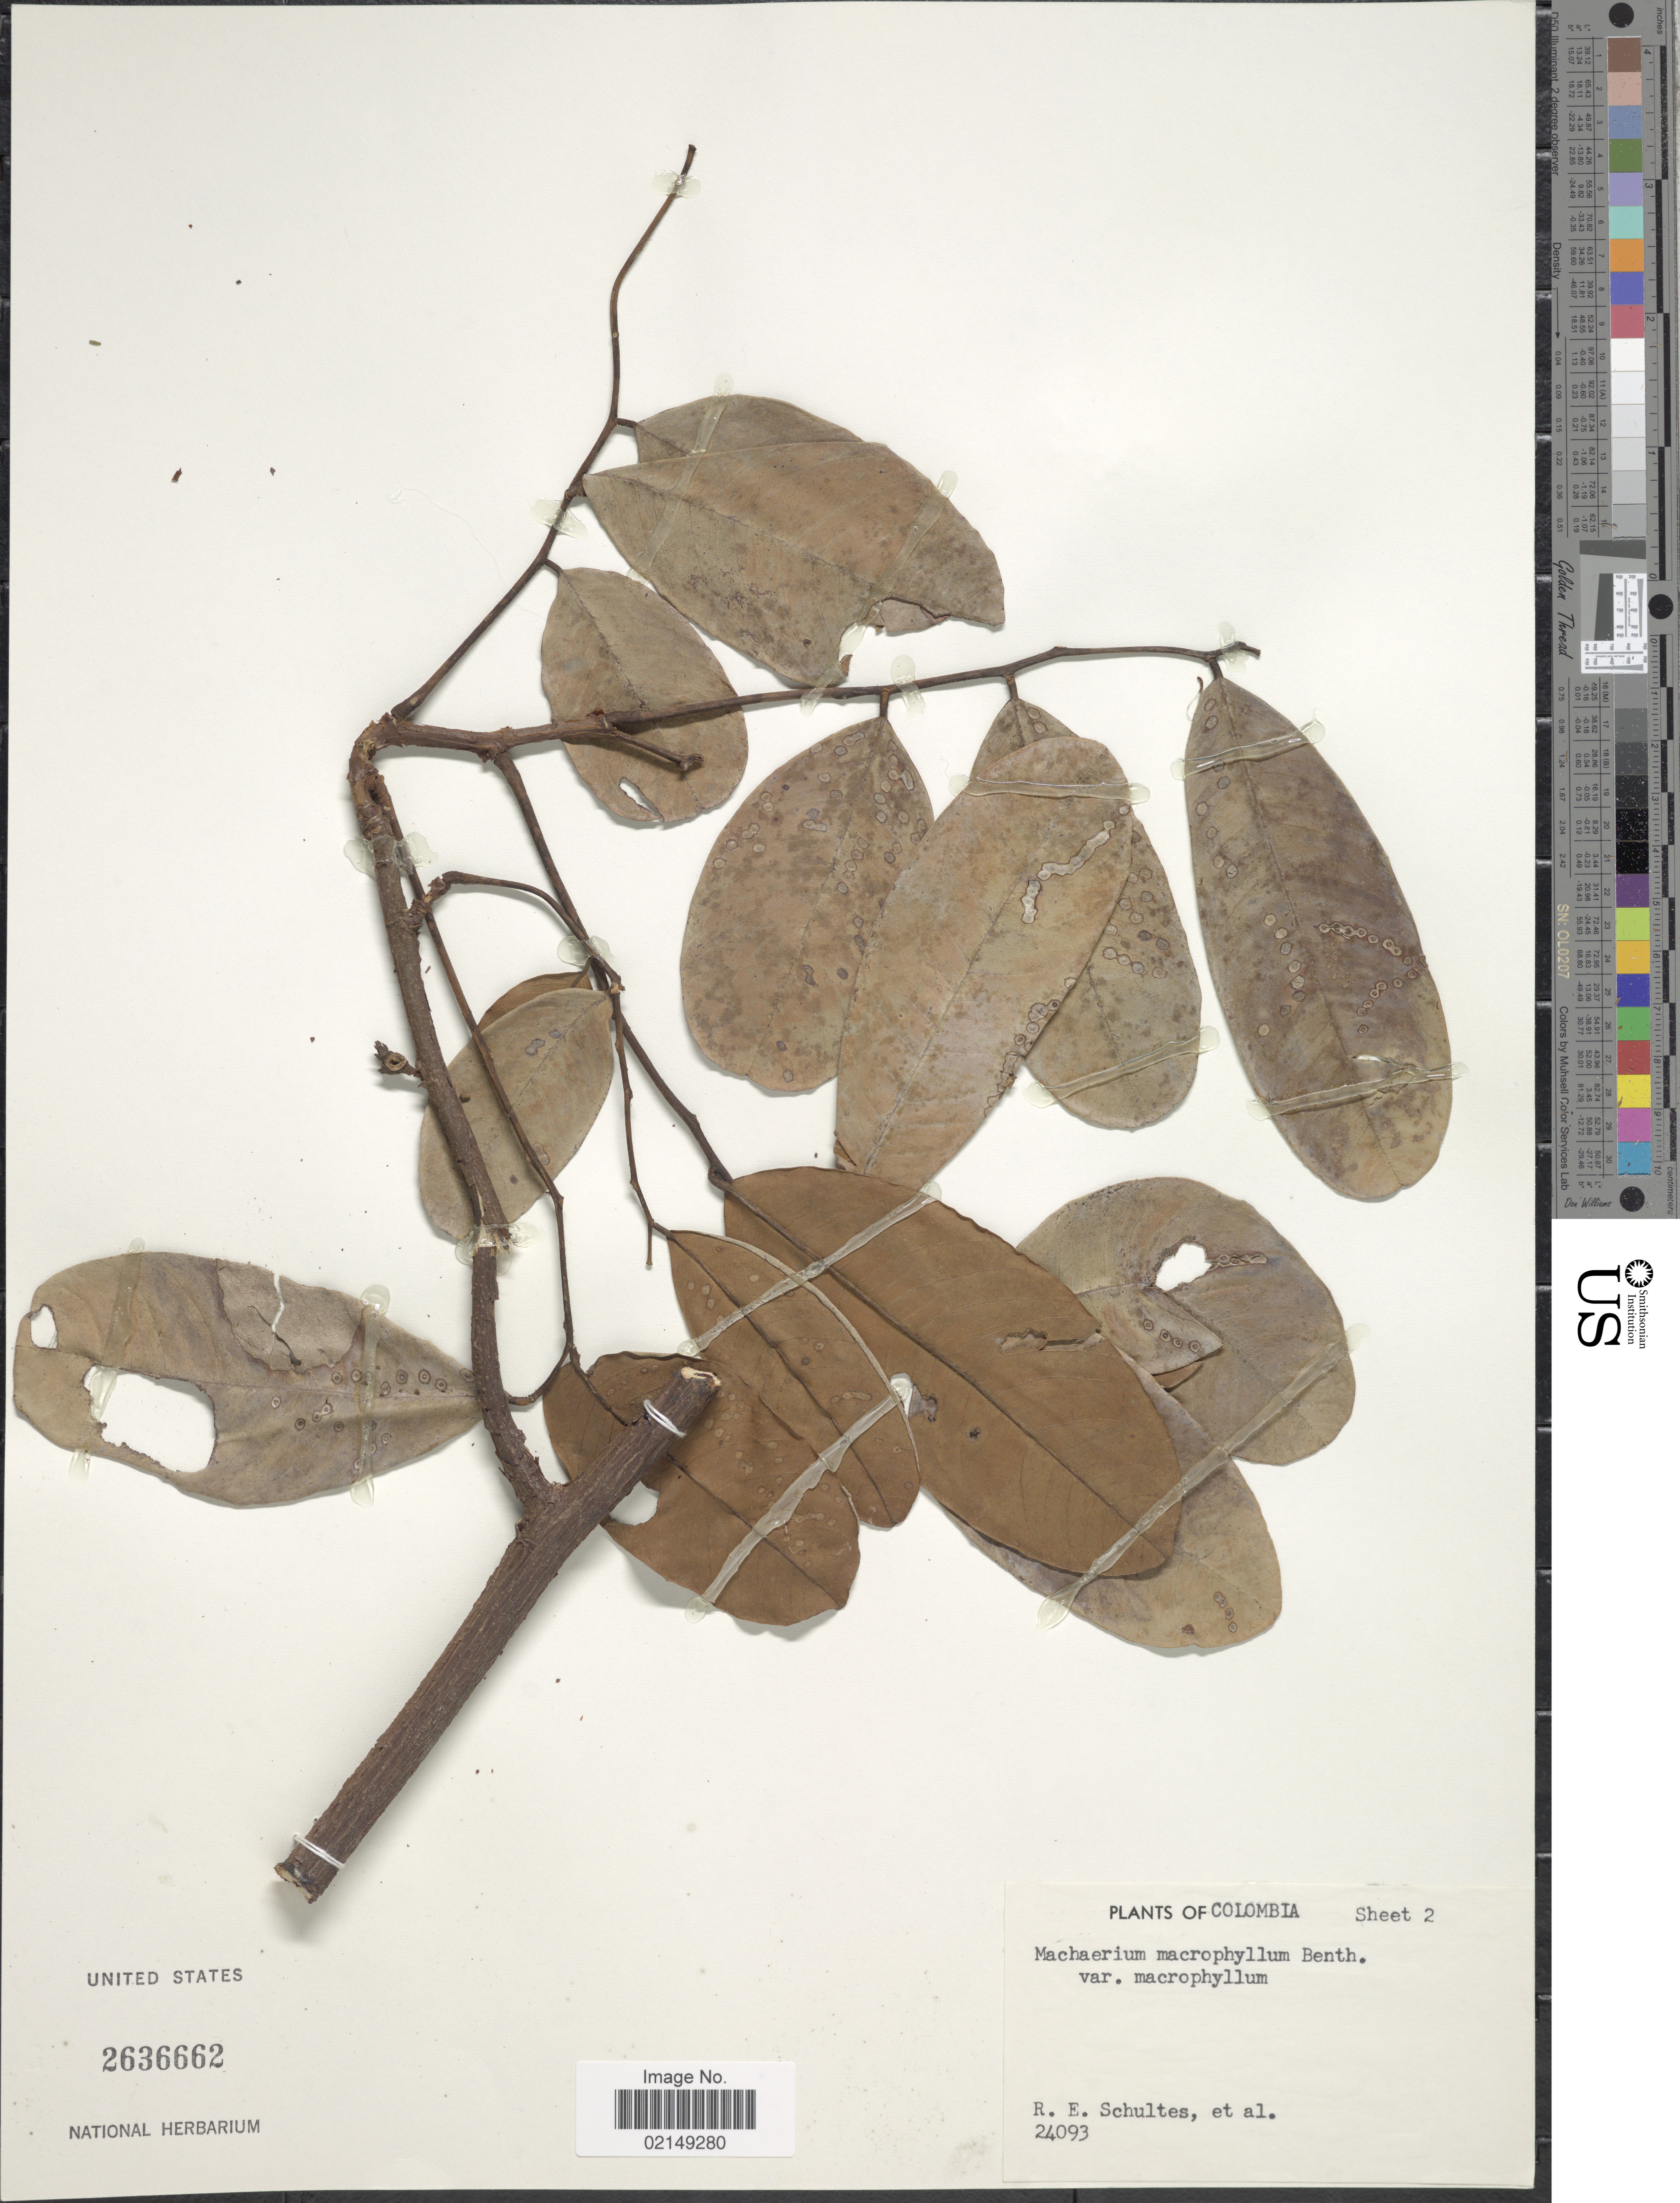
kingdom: Plantae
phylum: Tracheophyta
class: Magnoliopsida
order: Fabales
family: Fabaceae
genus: Machaerium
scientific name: Machaerium macrophyllum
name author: Benth.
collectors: R. E. Schultes & et al.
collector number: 24093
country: Colombia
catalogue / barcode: US 2636662